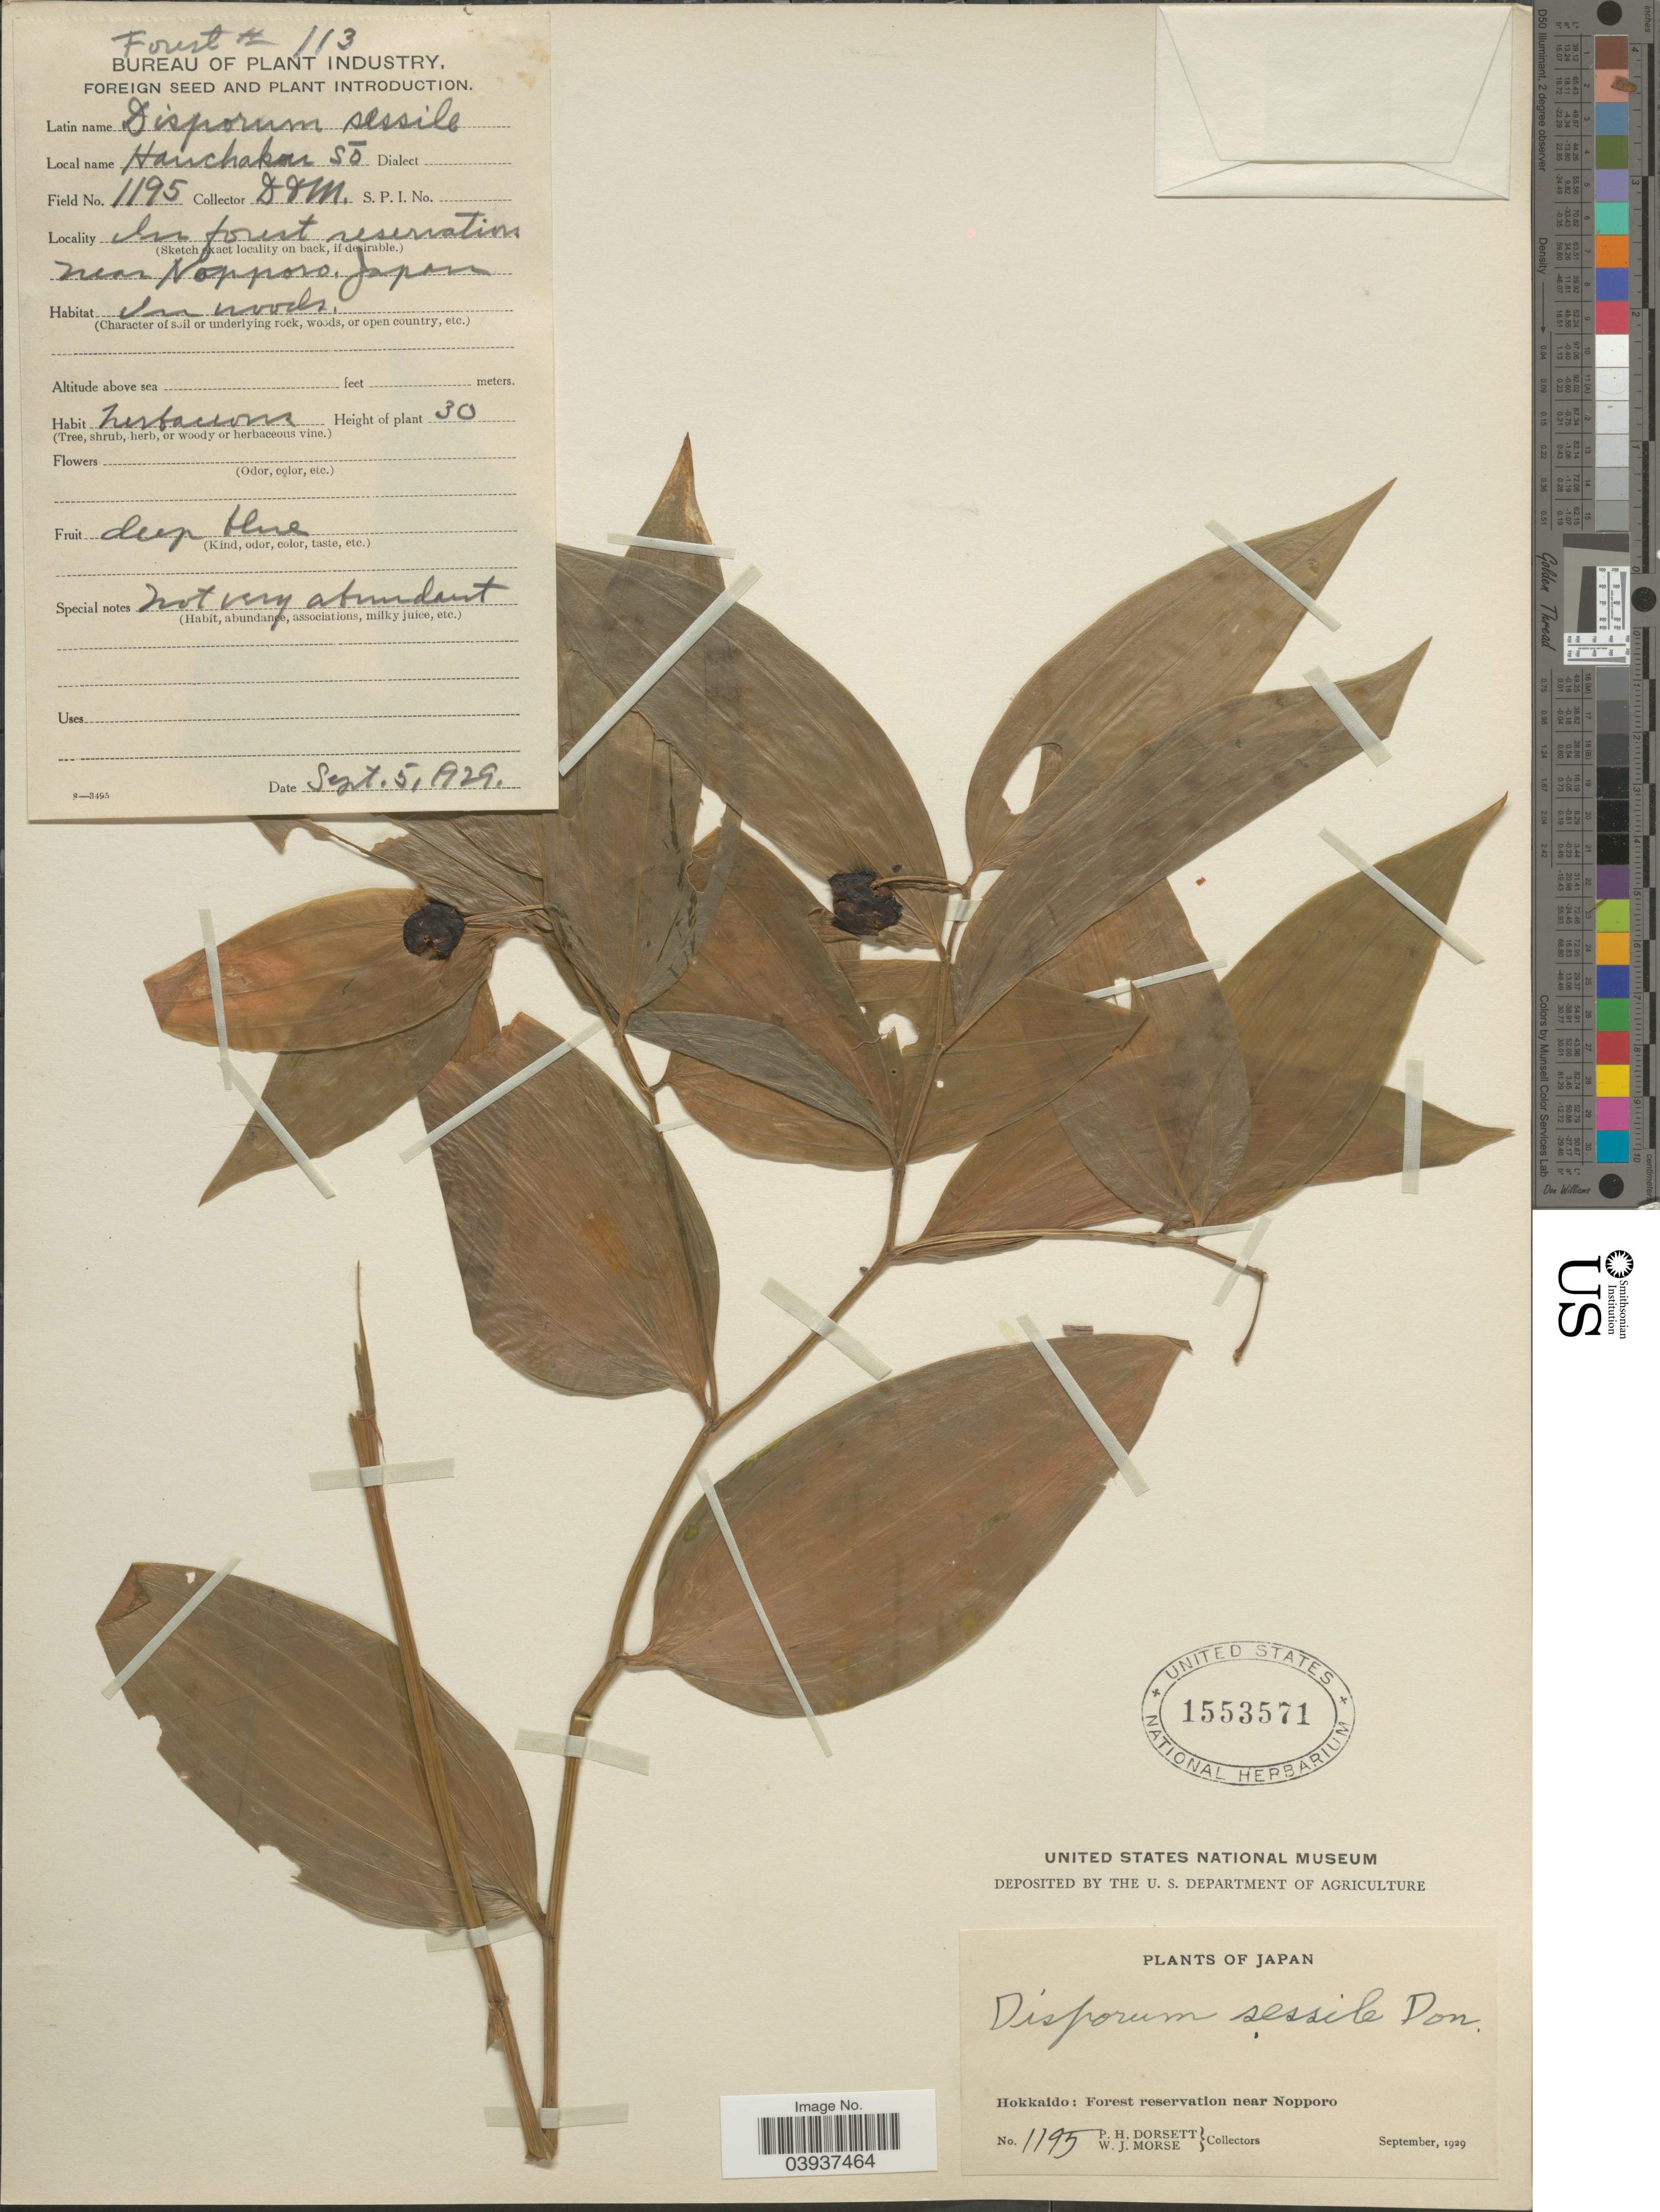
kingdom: Plantae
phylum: Tracheophyta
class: Liliopsida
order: Liliales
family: Colchicaceae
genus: Disporum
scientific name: Disporum sessile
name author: D. Don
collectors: P. H. Dorsett & W. J. Morse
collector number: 1195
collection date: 1929-09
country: Japan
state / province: Hokkaidō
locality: Forest reservation near Nopporo.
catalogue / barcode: US 1553571